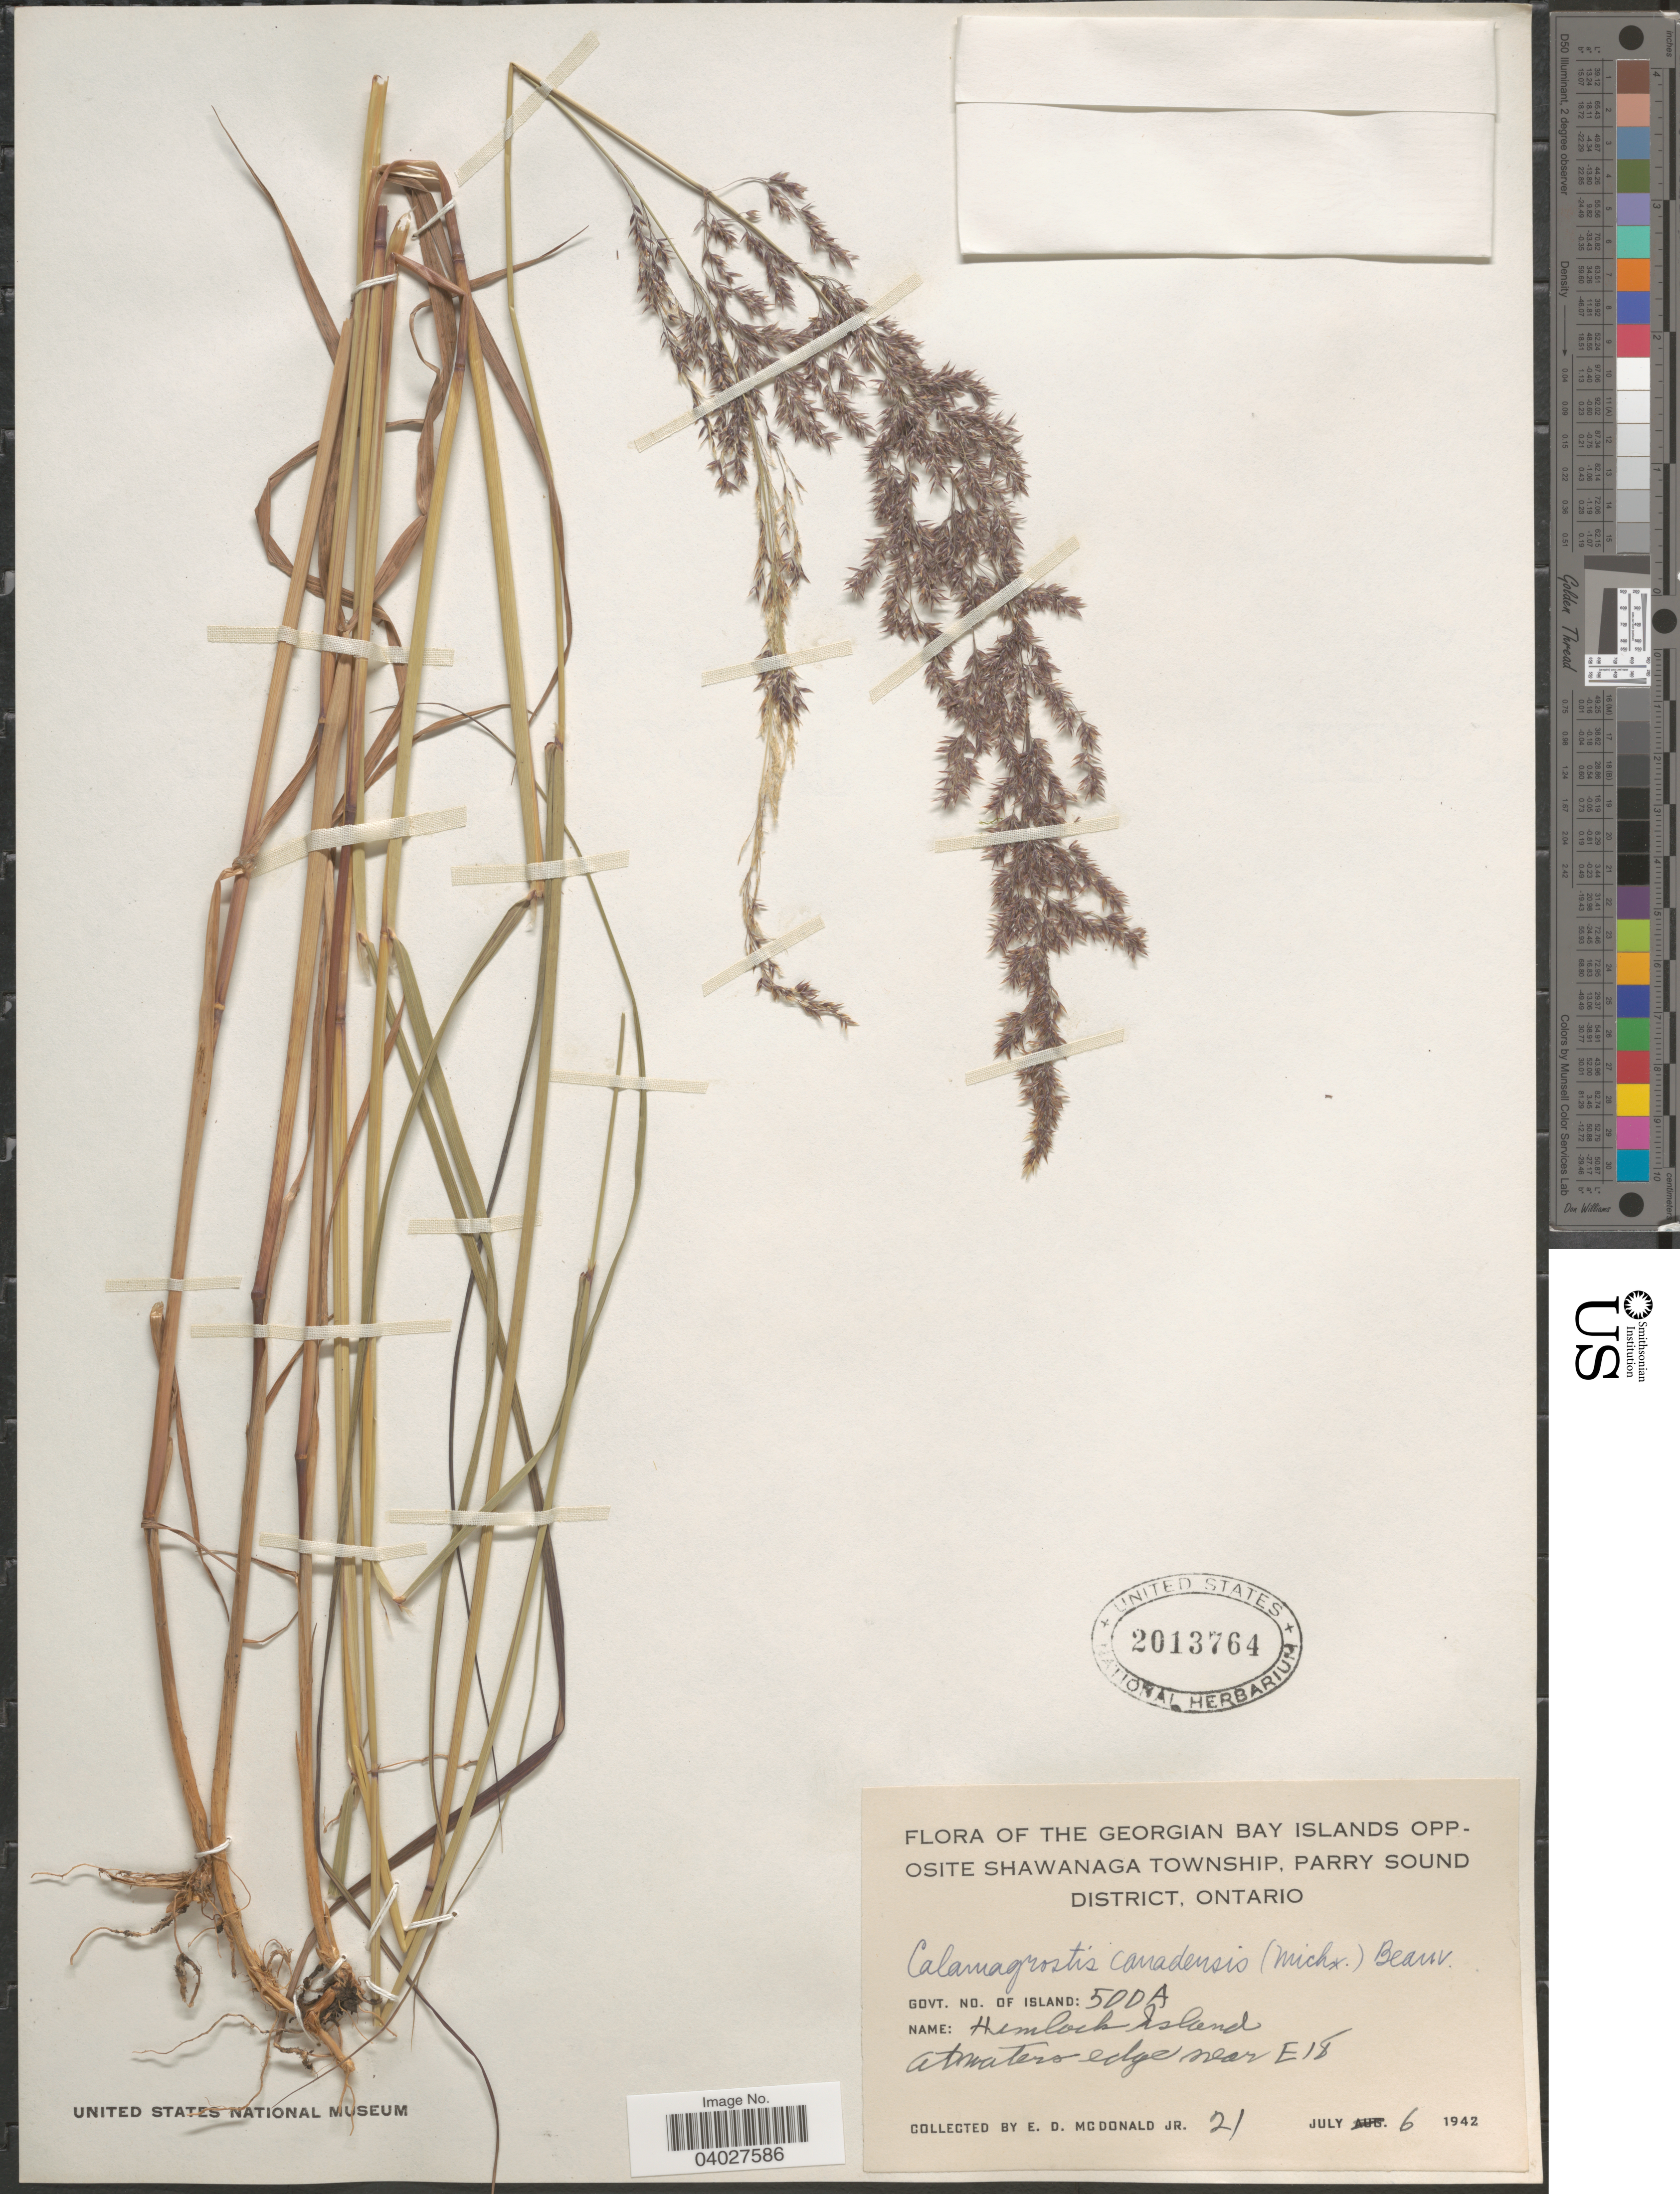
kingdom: Plantae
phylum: Tracheophyta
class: Liliopsida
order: Poales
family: Poaceae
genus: Calamagrostis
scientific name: Calamagrostis canadensis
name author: (Michx.) P. Beauv.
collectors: E. D. McDonald Jr.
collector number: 21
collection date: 1942-07-06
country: Canada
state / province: Ontario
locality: Georgian Bay Islands Opposite Shawanaga Township, Parry Sound District. Govt. no. of Island: 500A. Hemlock Island. At waters edge near E18.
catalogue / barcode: US 2013764